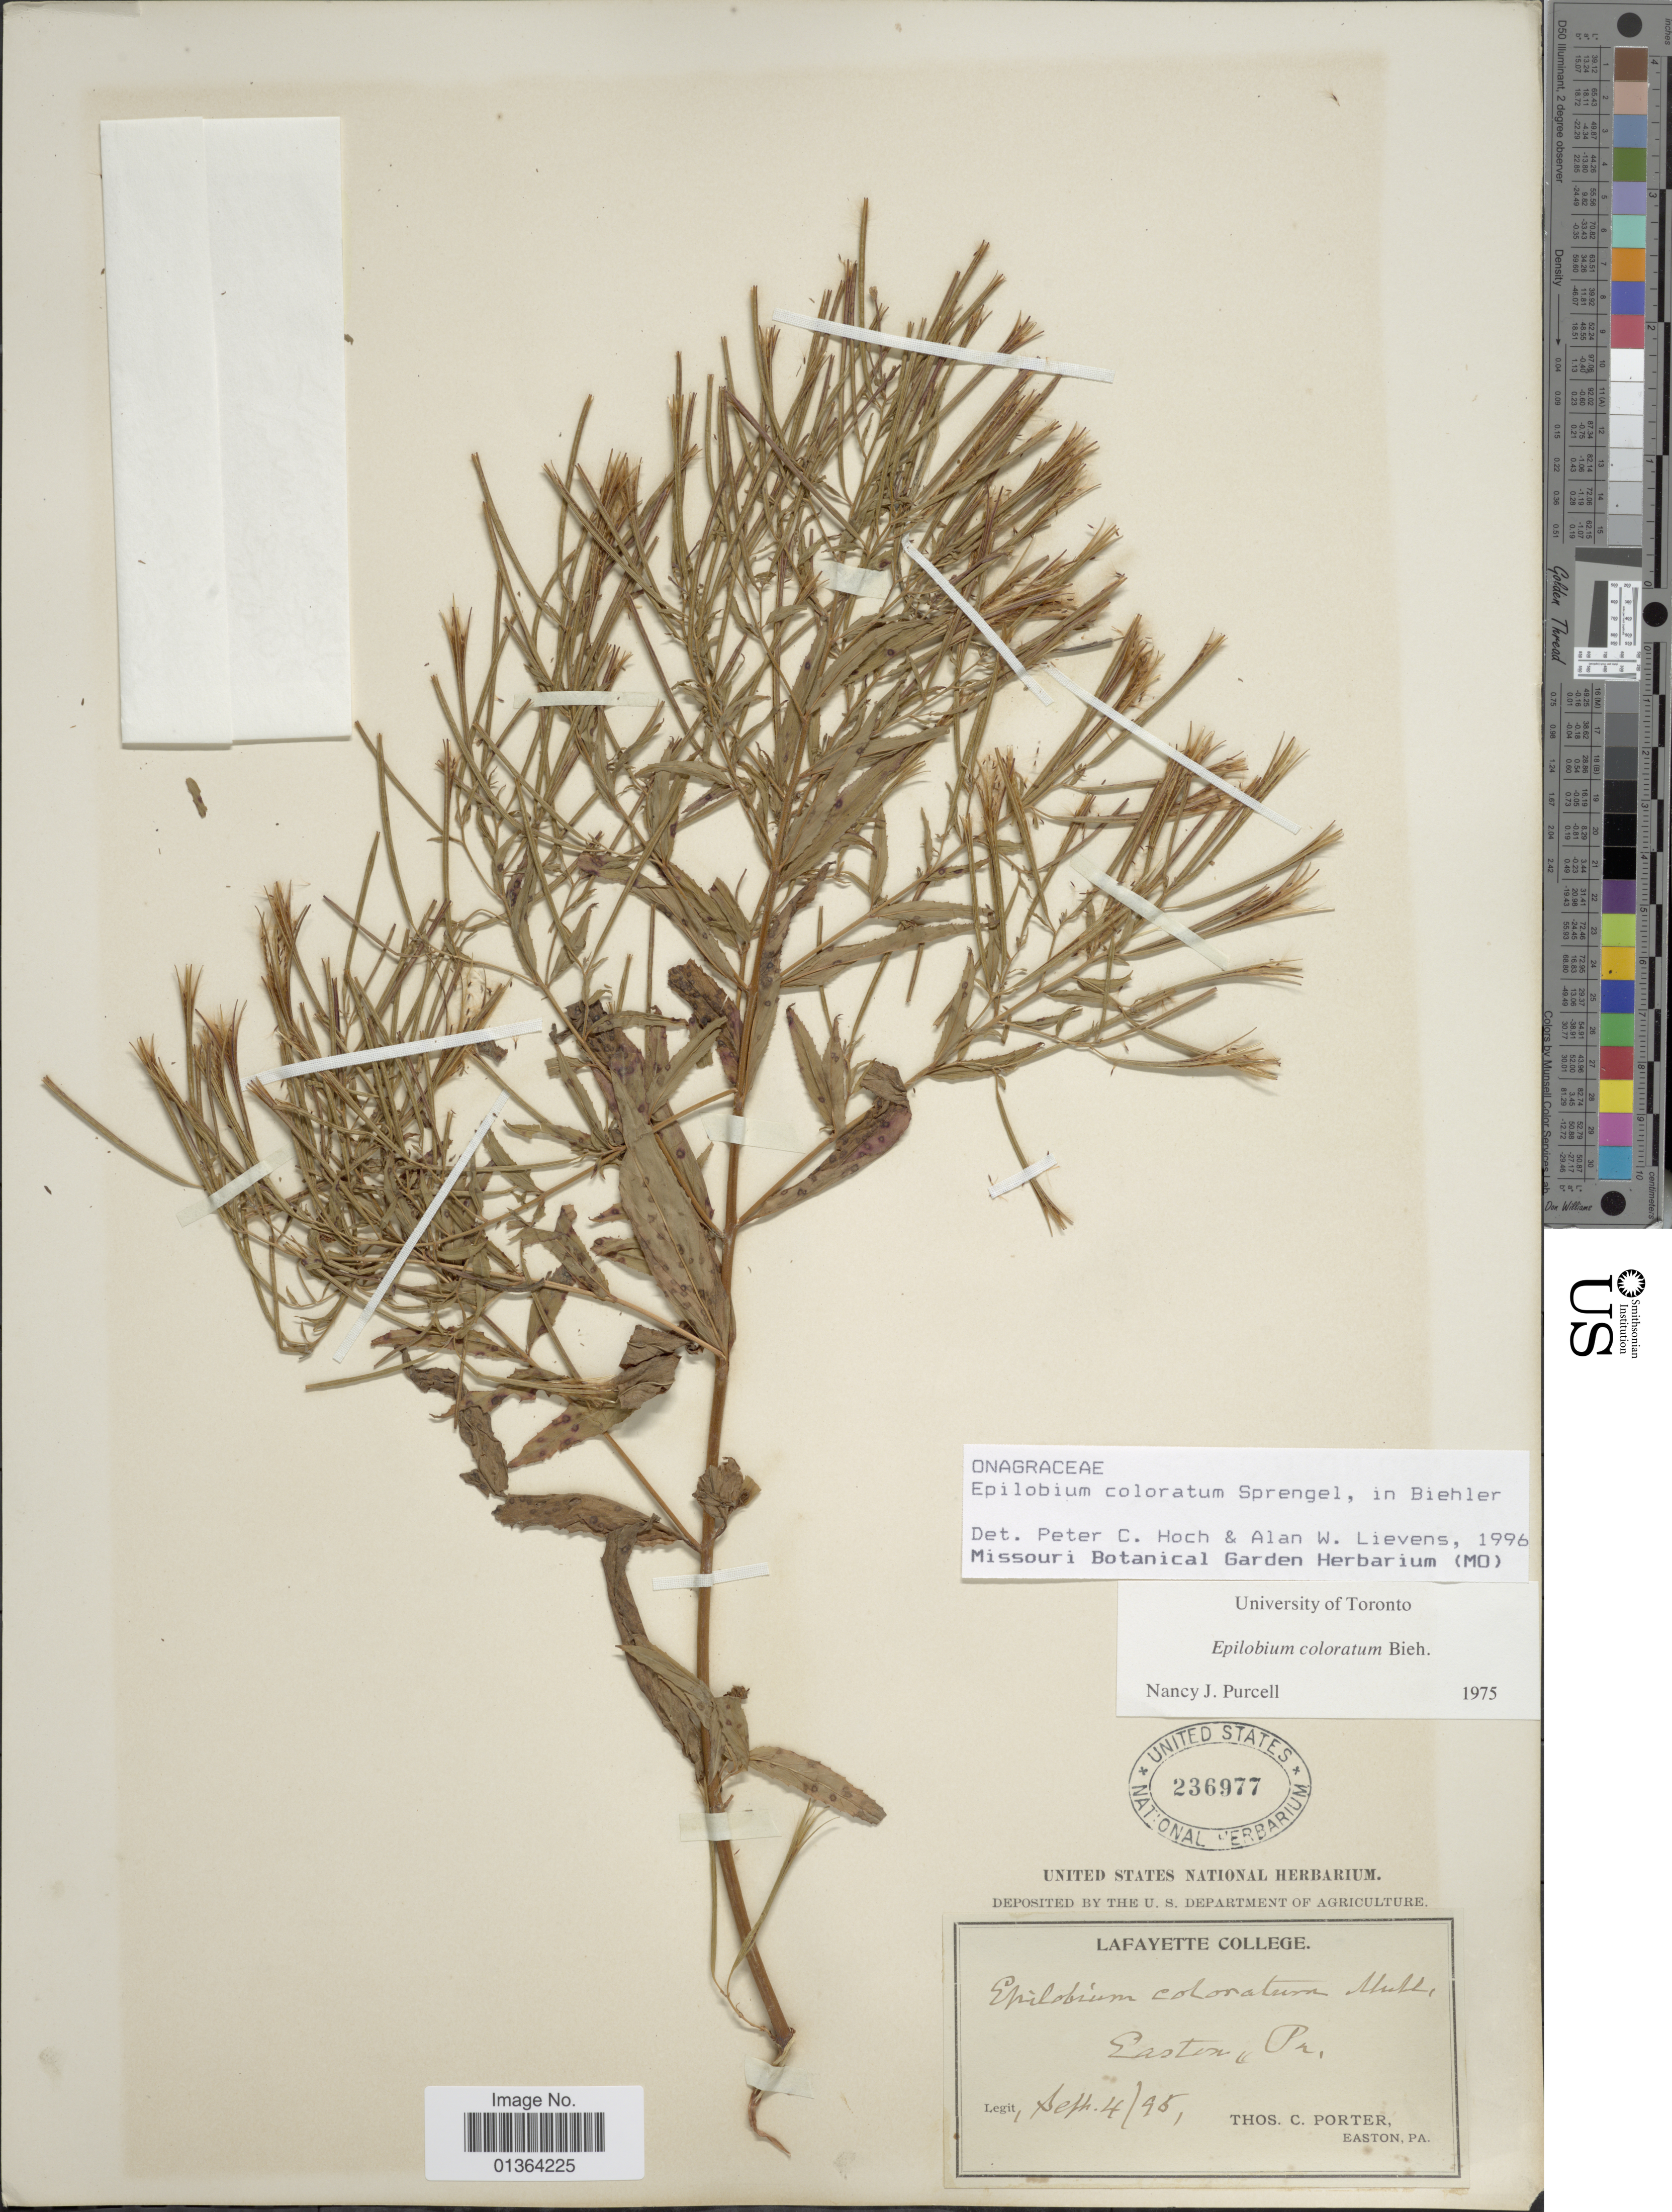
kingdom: Plantae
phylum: Tracheophyta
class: Magnoliopsida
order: Myrtales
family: Onagraceae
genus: Epilobium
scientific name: Epilobium coloratum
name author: Biehler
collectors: T. C. Porter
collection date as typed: Transcribed d/m/y: 4/9/95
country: United States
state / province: Maryland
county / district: Talbot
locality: Easton.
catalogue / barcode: US 236977